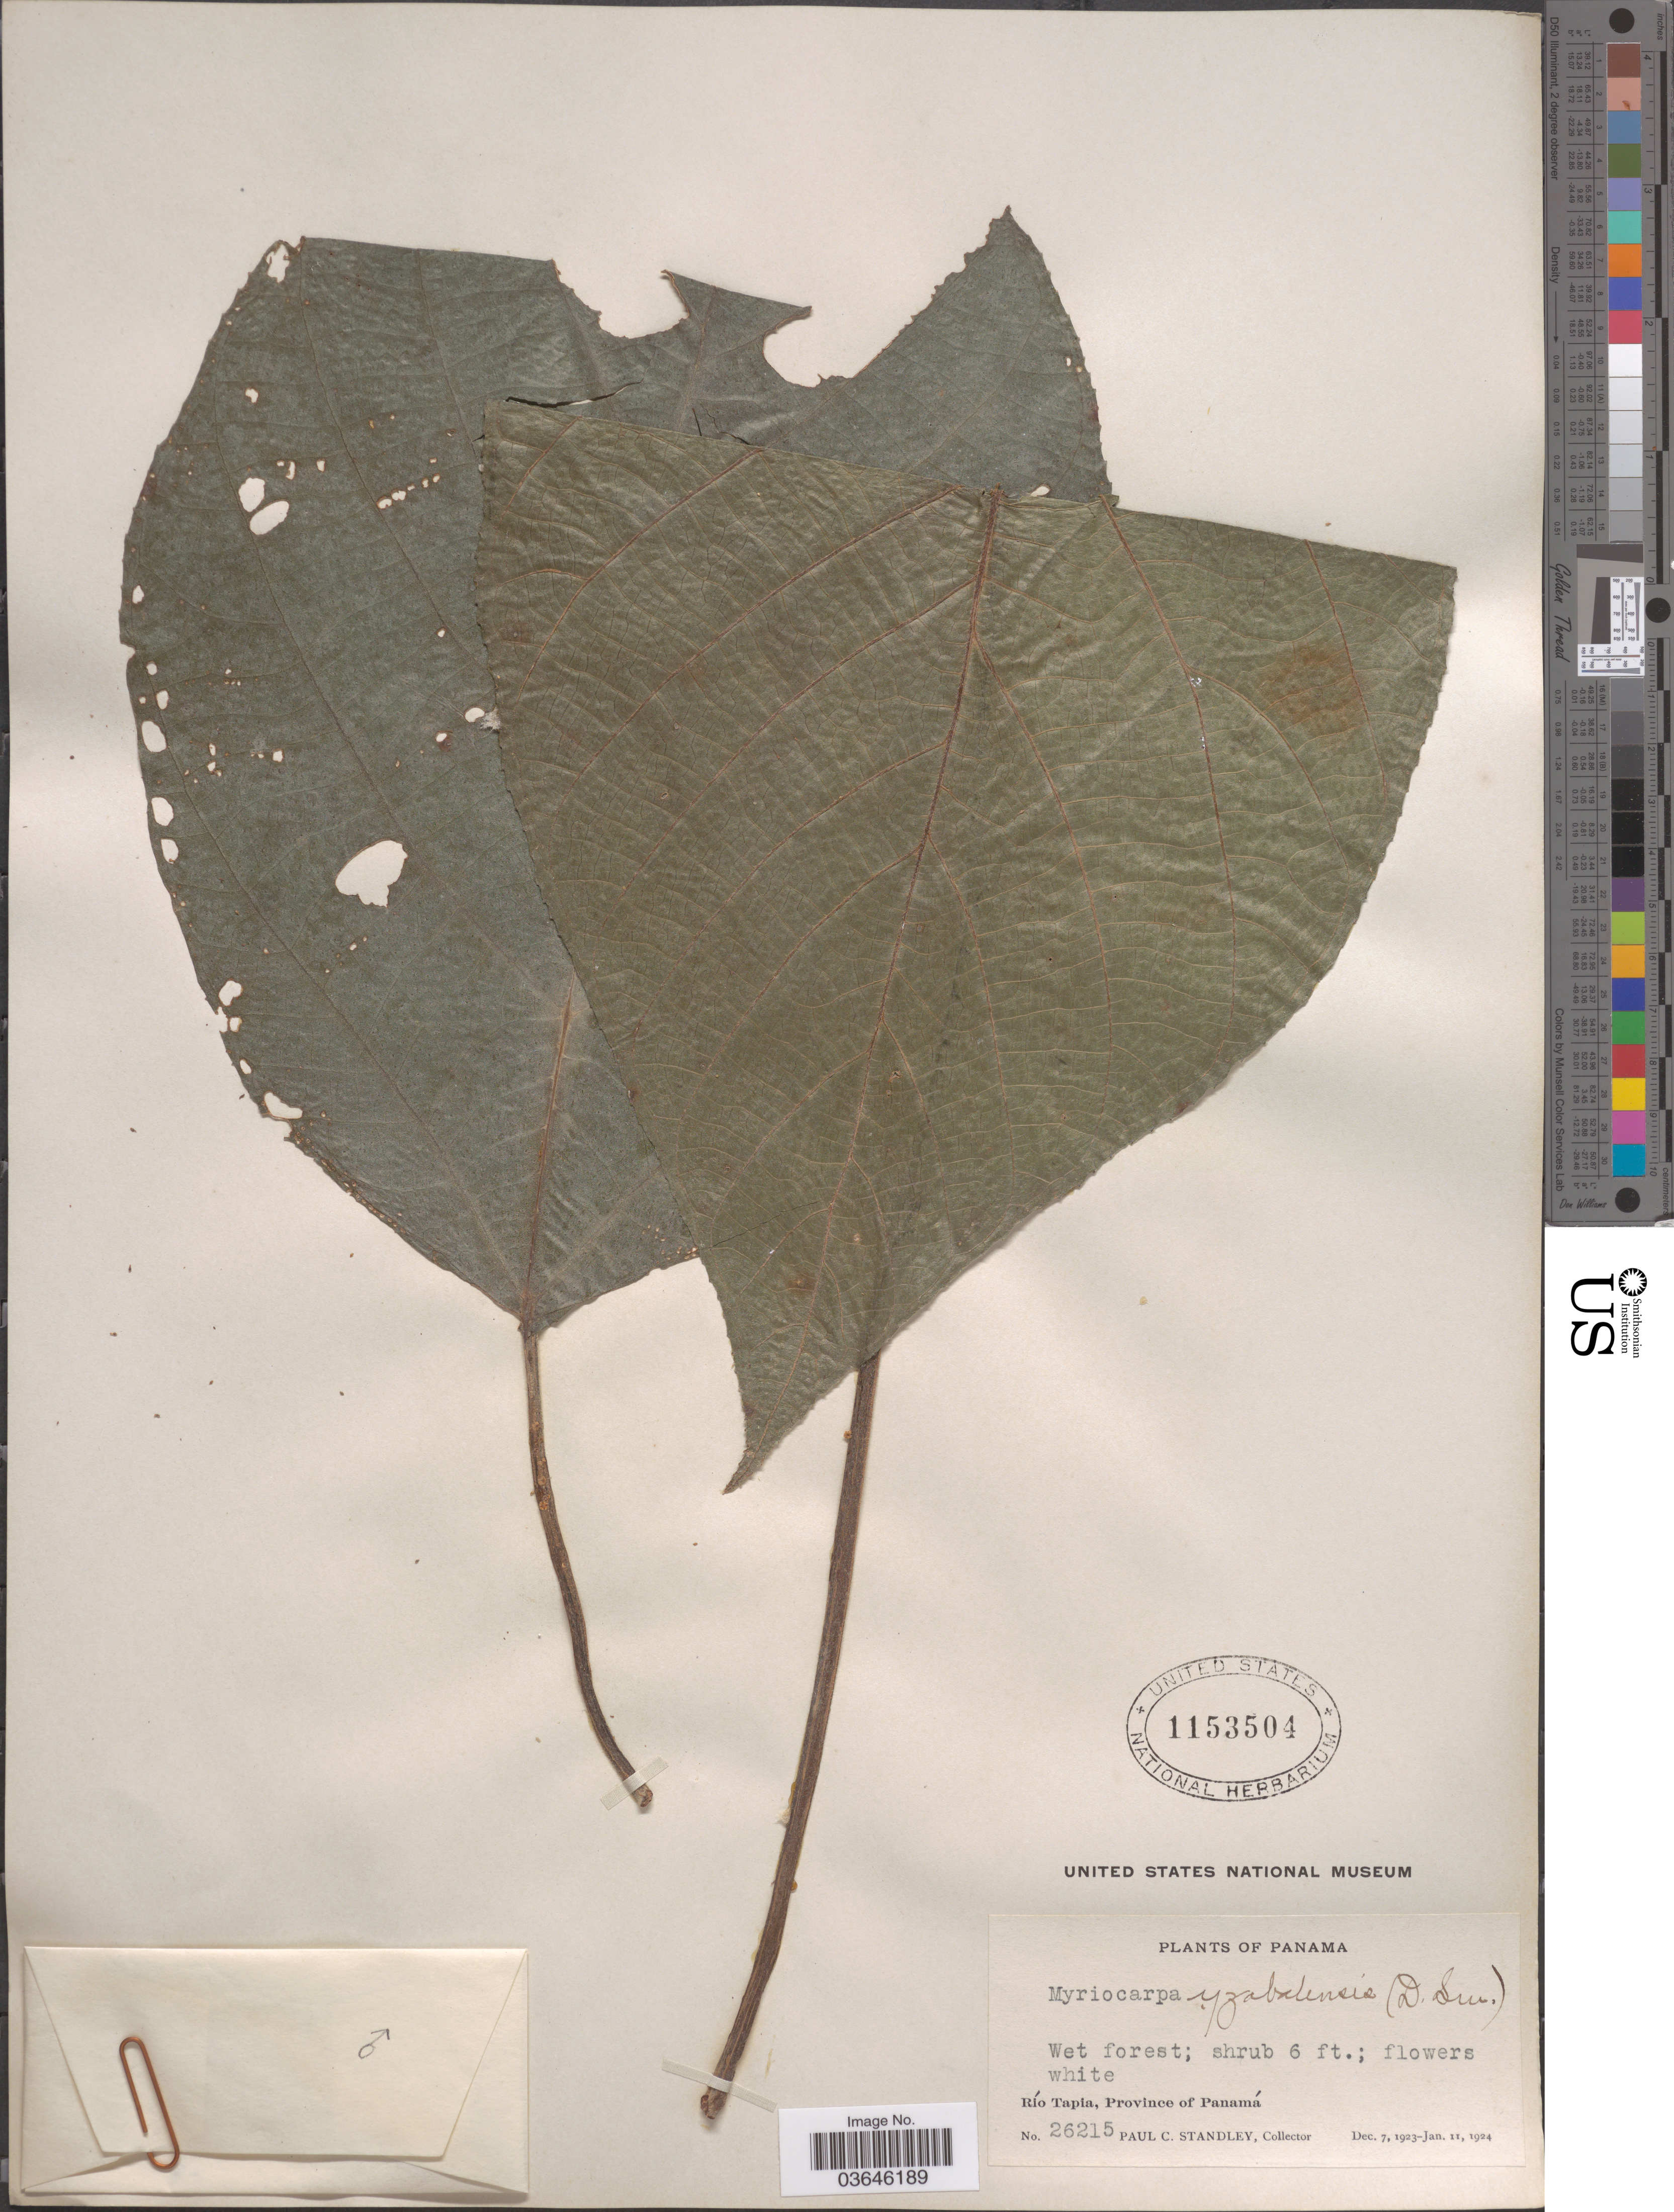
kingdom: Plantae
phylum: Tracheophyta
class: Magnoliopsida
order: Rosales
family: Urticaceae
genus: Myriocarpa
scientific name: Myriocarpa yzabalensis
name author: (Donn. Sm.) Killip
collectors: P. C. Standley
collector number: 26215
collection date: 1923-12-07/1924-01-11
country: Panama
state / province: Panamá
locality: Río Tapia.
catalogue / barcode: US 1153504